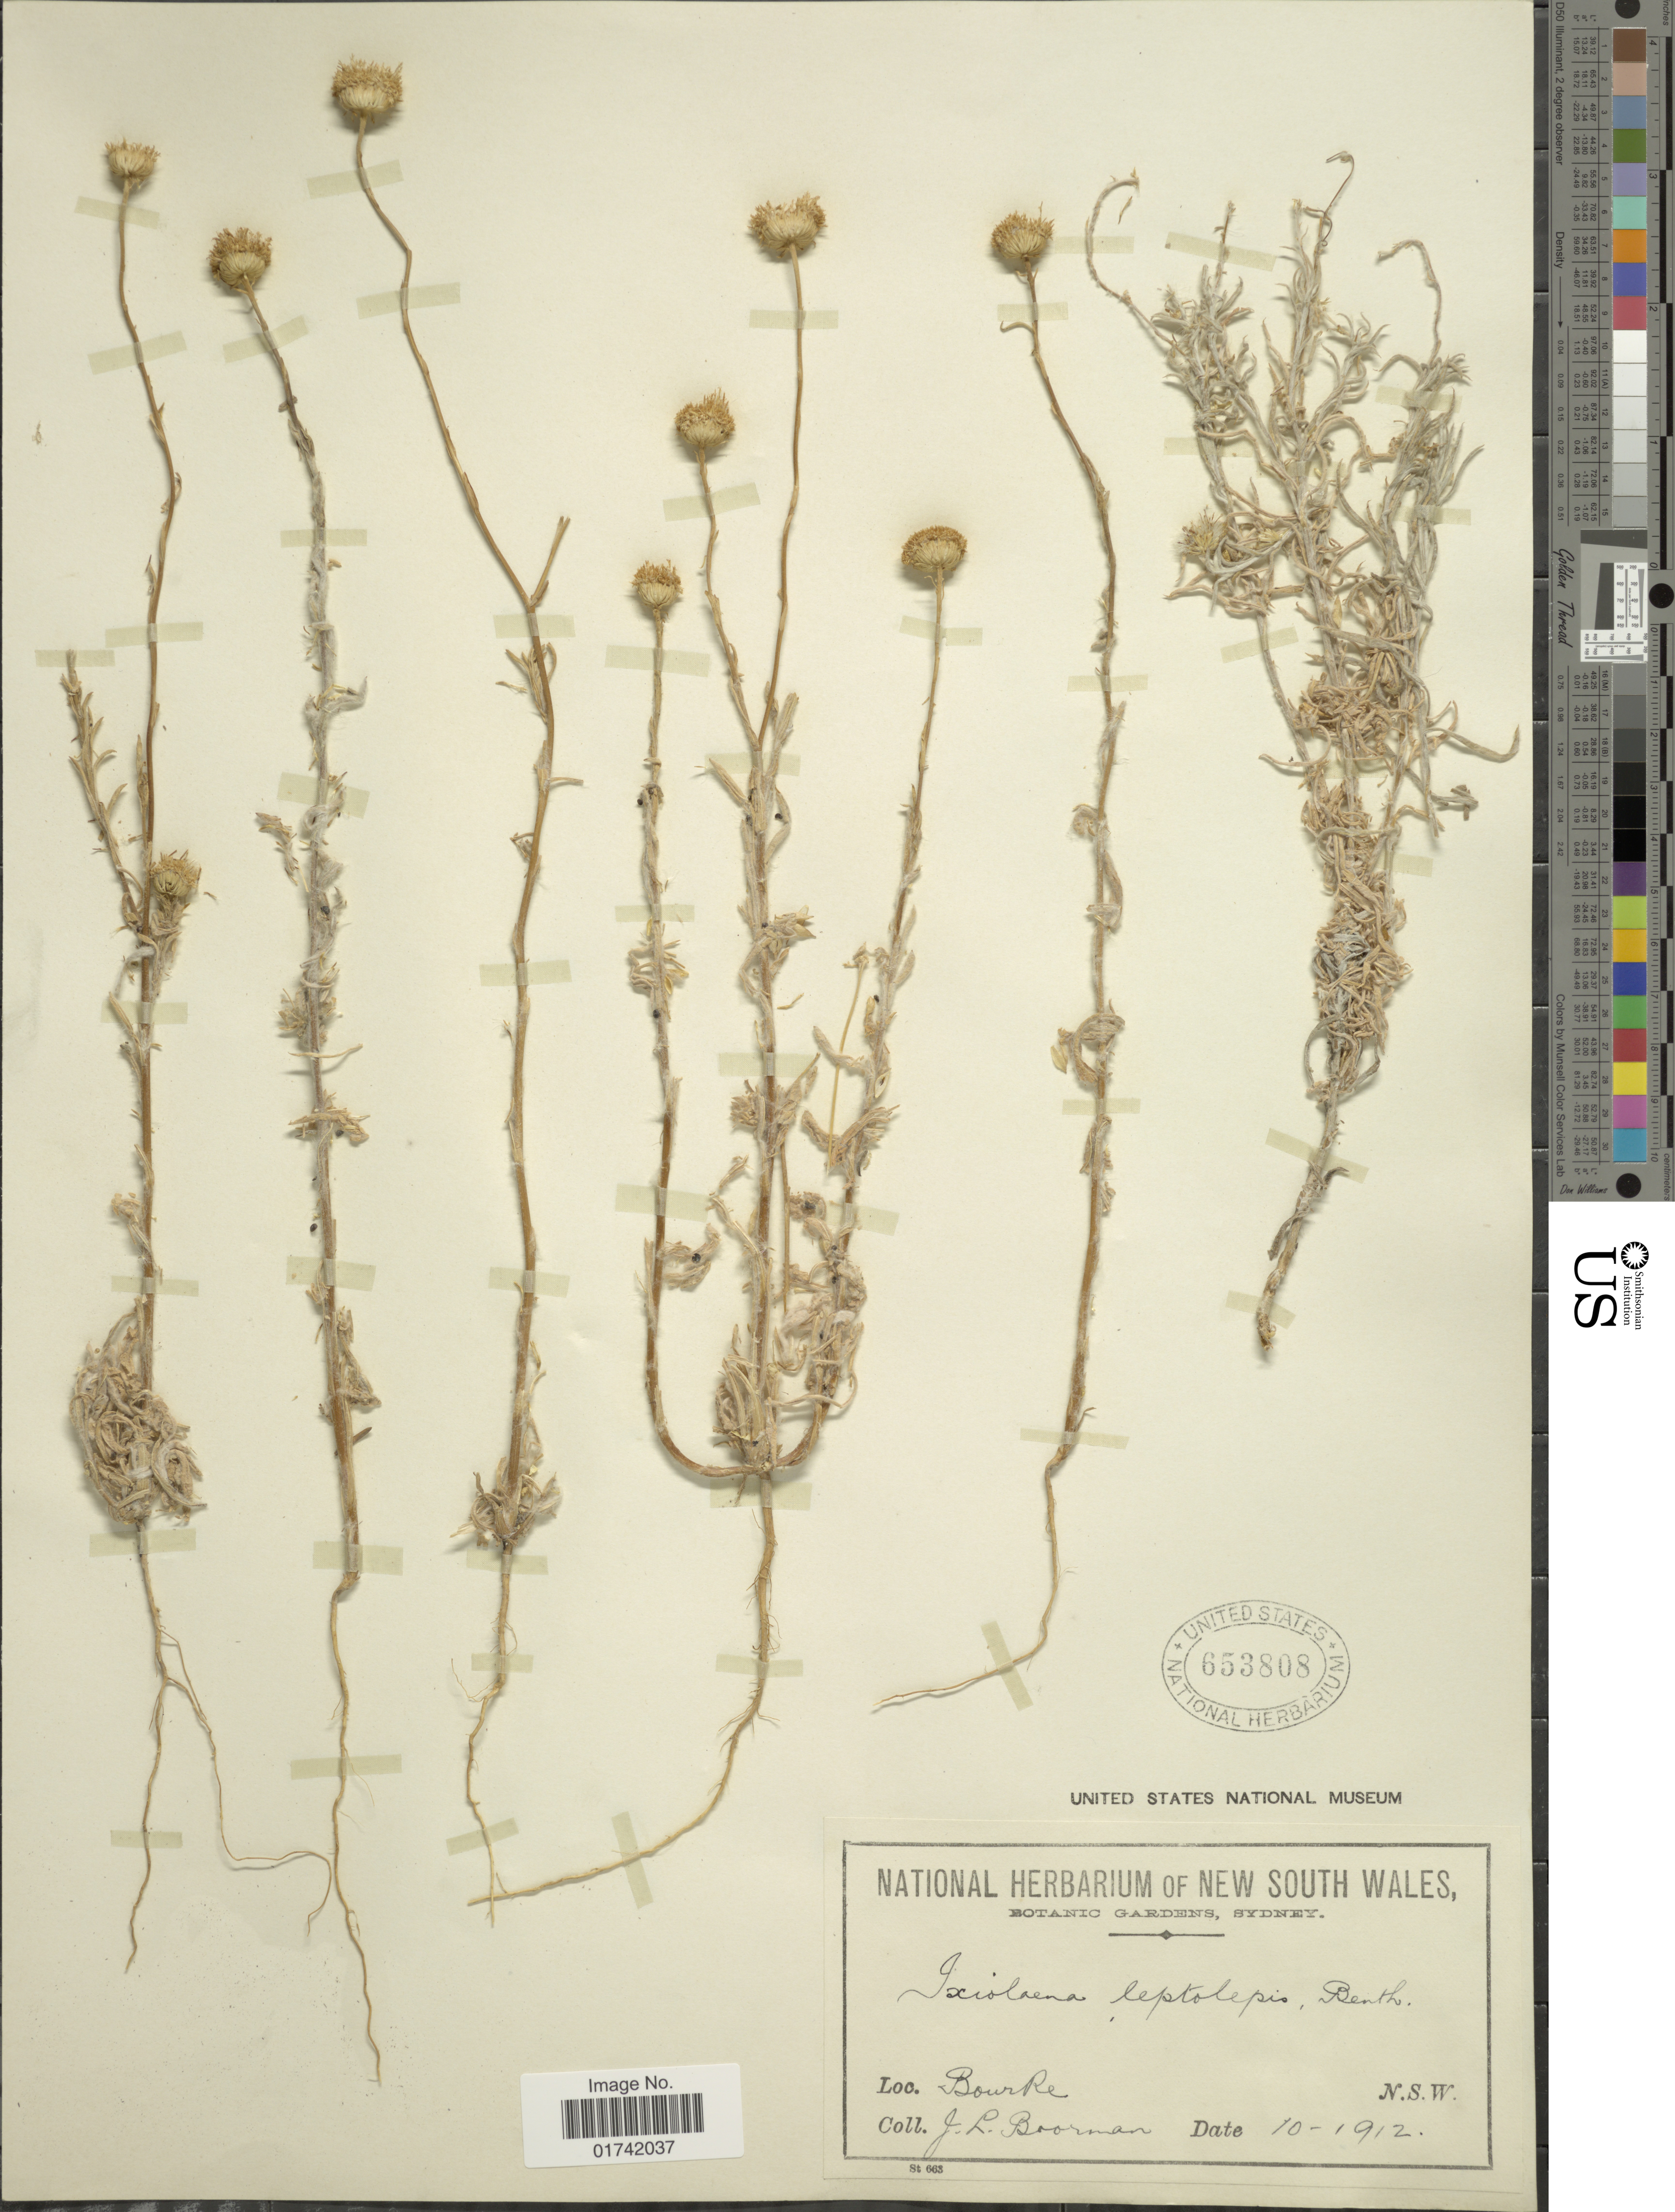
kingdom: Plantae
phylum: Tracheophyta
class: Magnoliopsida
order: Asterales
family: Asteraceae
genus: Ixiolaena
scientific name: Ixiolaena leptolepis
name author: (DC.) Benth.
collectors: J. Boorman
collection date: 1912-10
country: Australia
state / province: New South Wales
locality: Bowre,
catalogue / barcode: US 653808